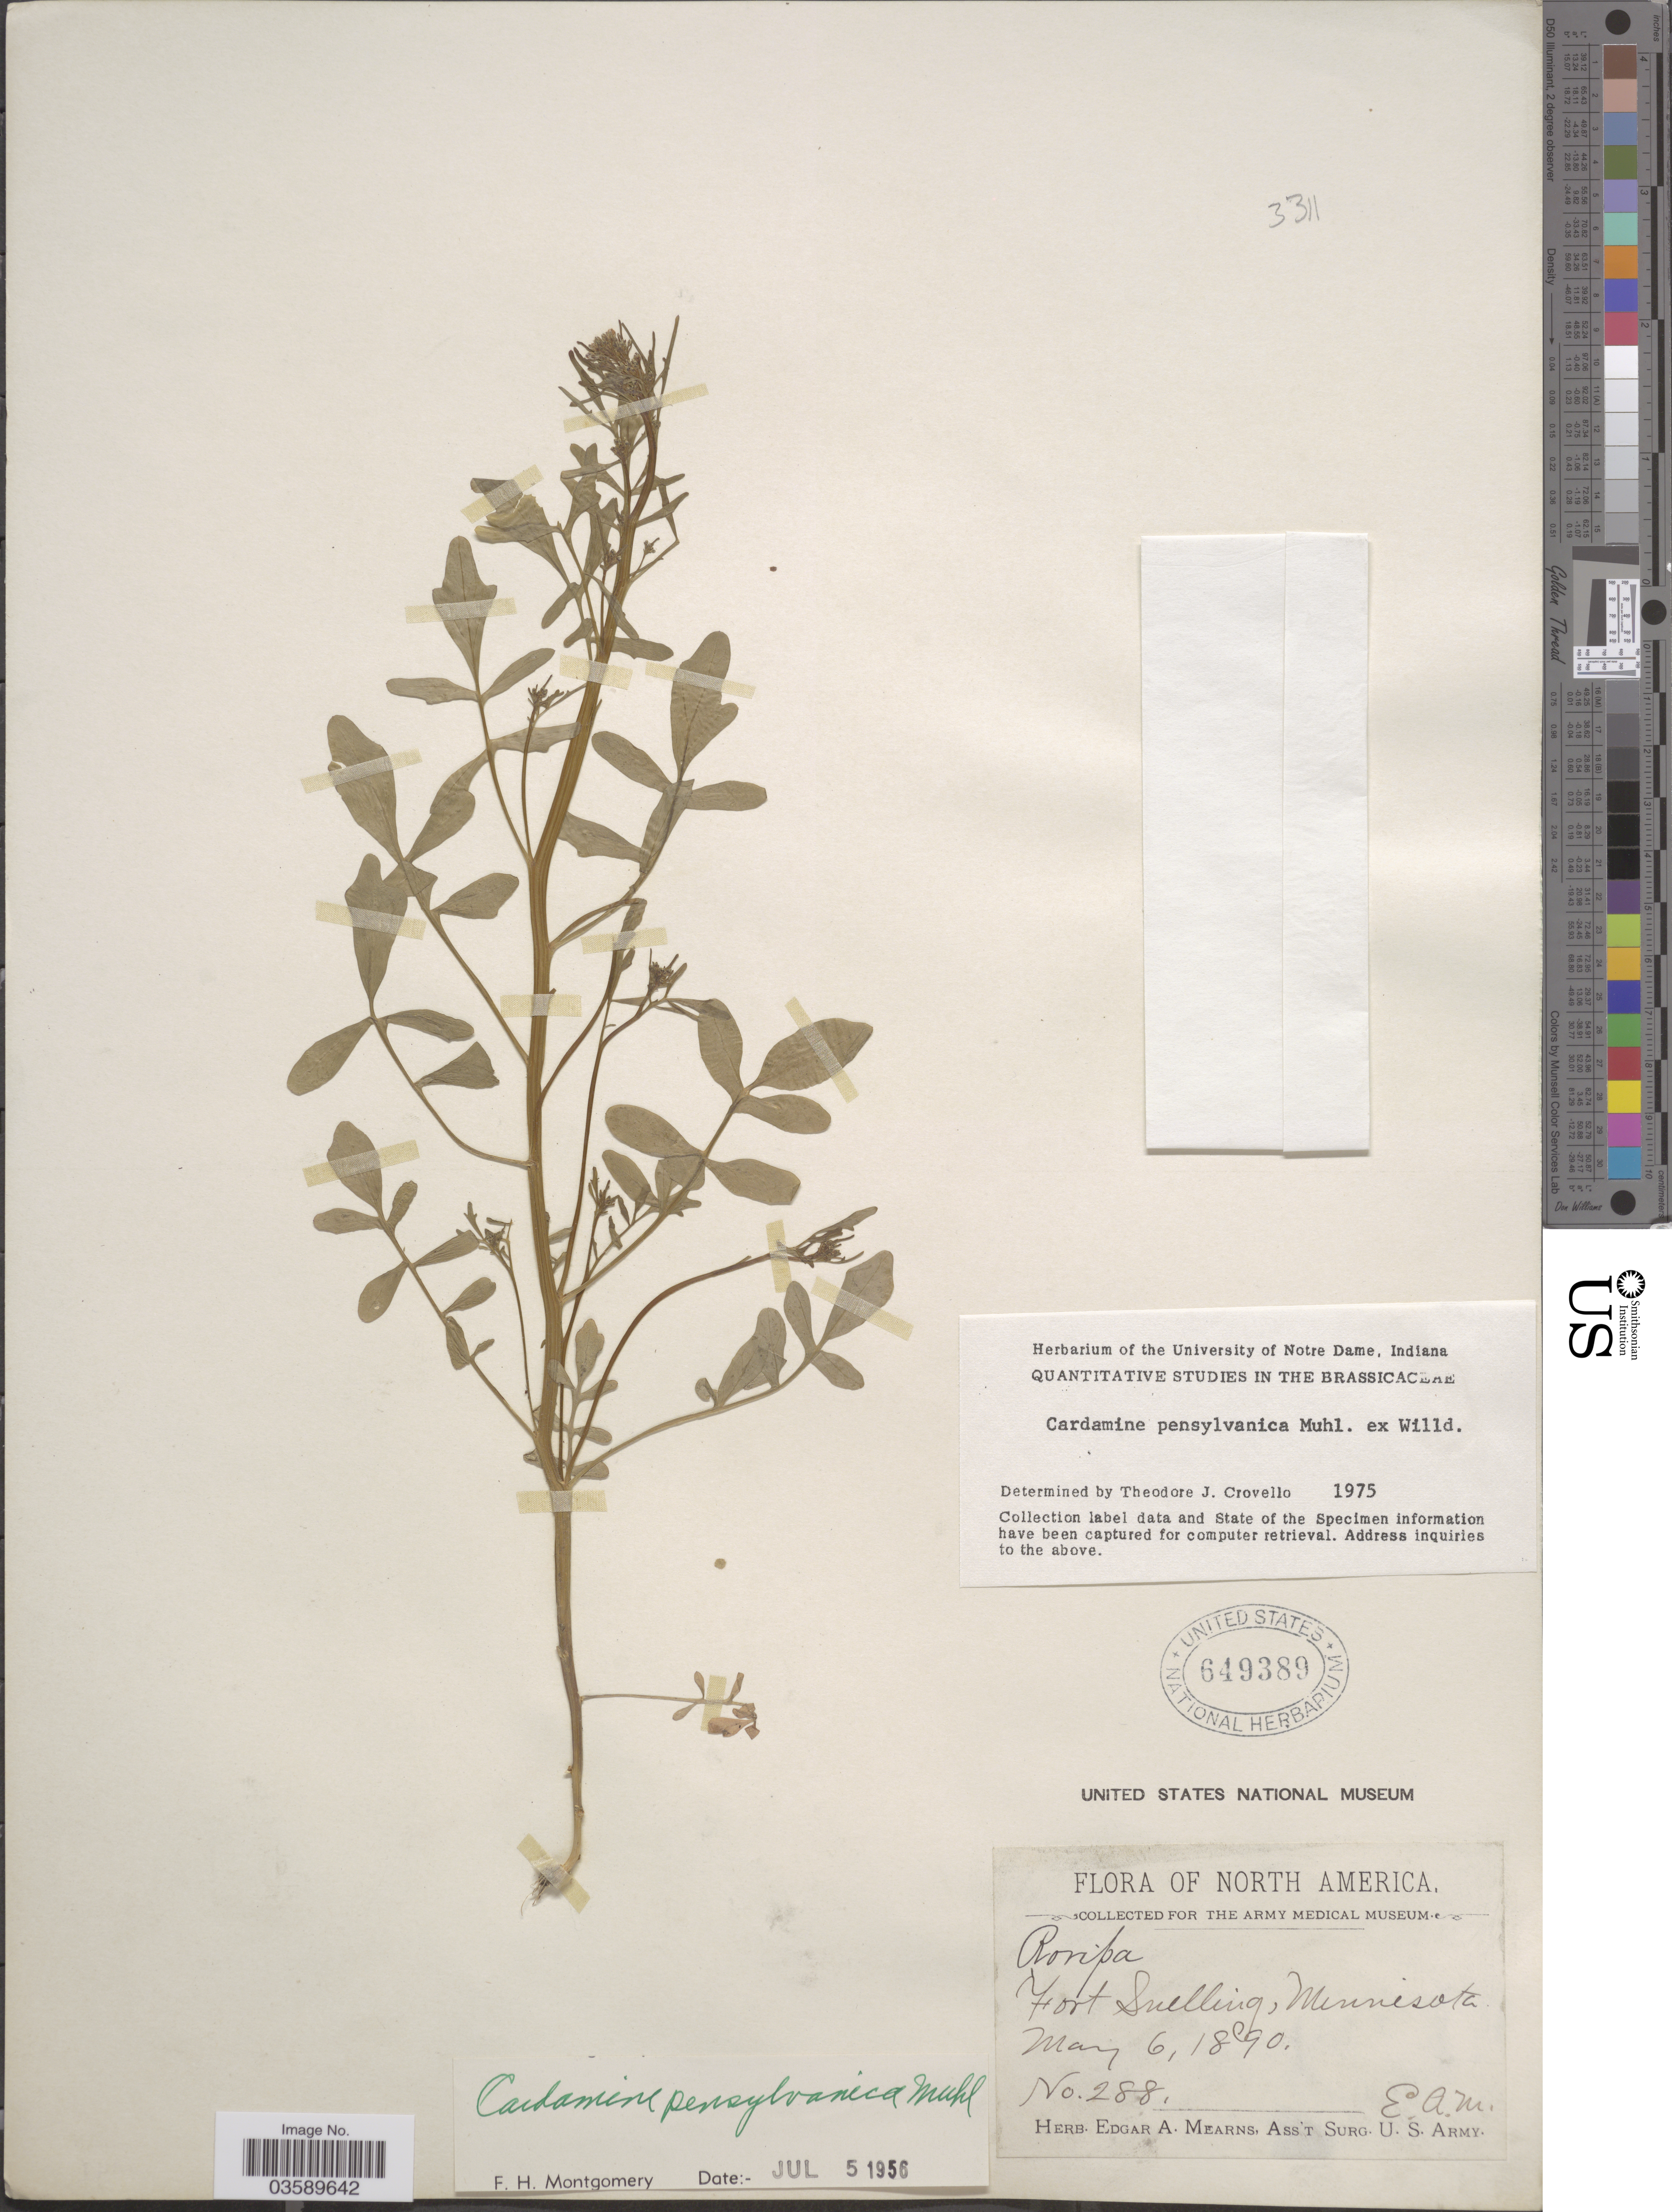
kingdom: Plantae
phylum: Tracheophyta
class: Magnoliopsida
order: Brassicales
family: Brassicaceae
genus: Cardamine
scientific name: Cardamine pensylvanica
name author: Muhl. ex Willd.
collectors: E. A. Mearns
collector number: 288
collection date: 1890-05-06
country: United States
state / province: Minnesota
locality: Fort Snelling.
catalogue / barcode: US 649389